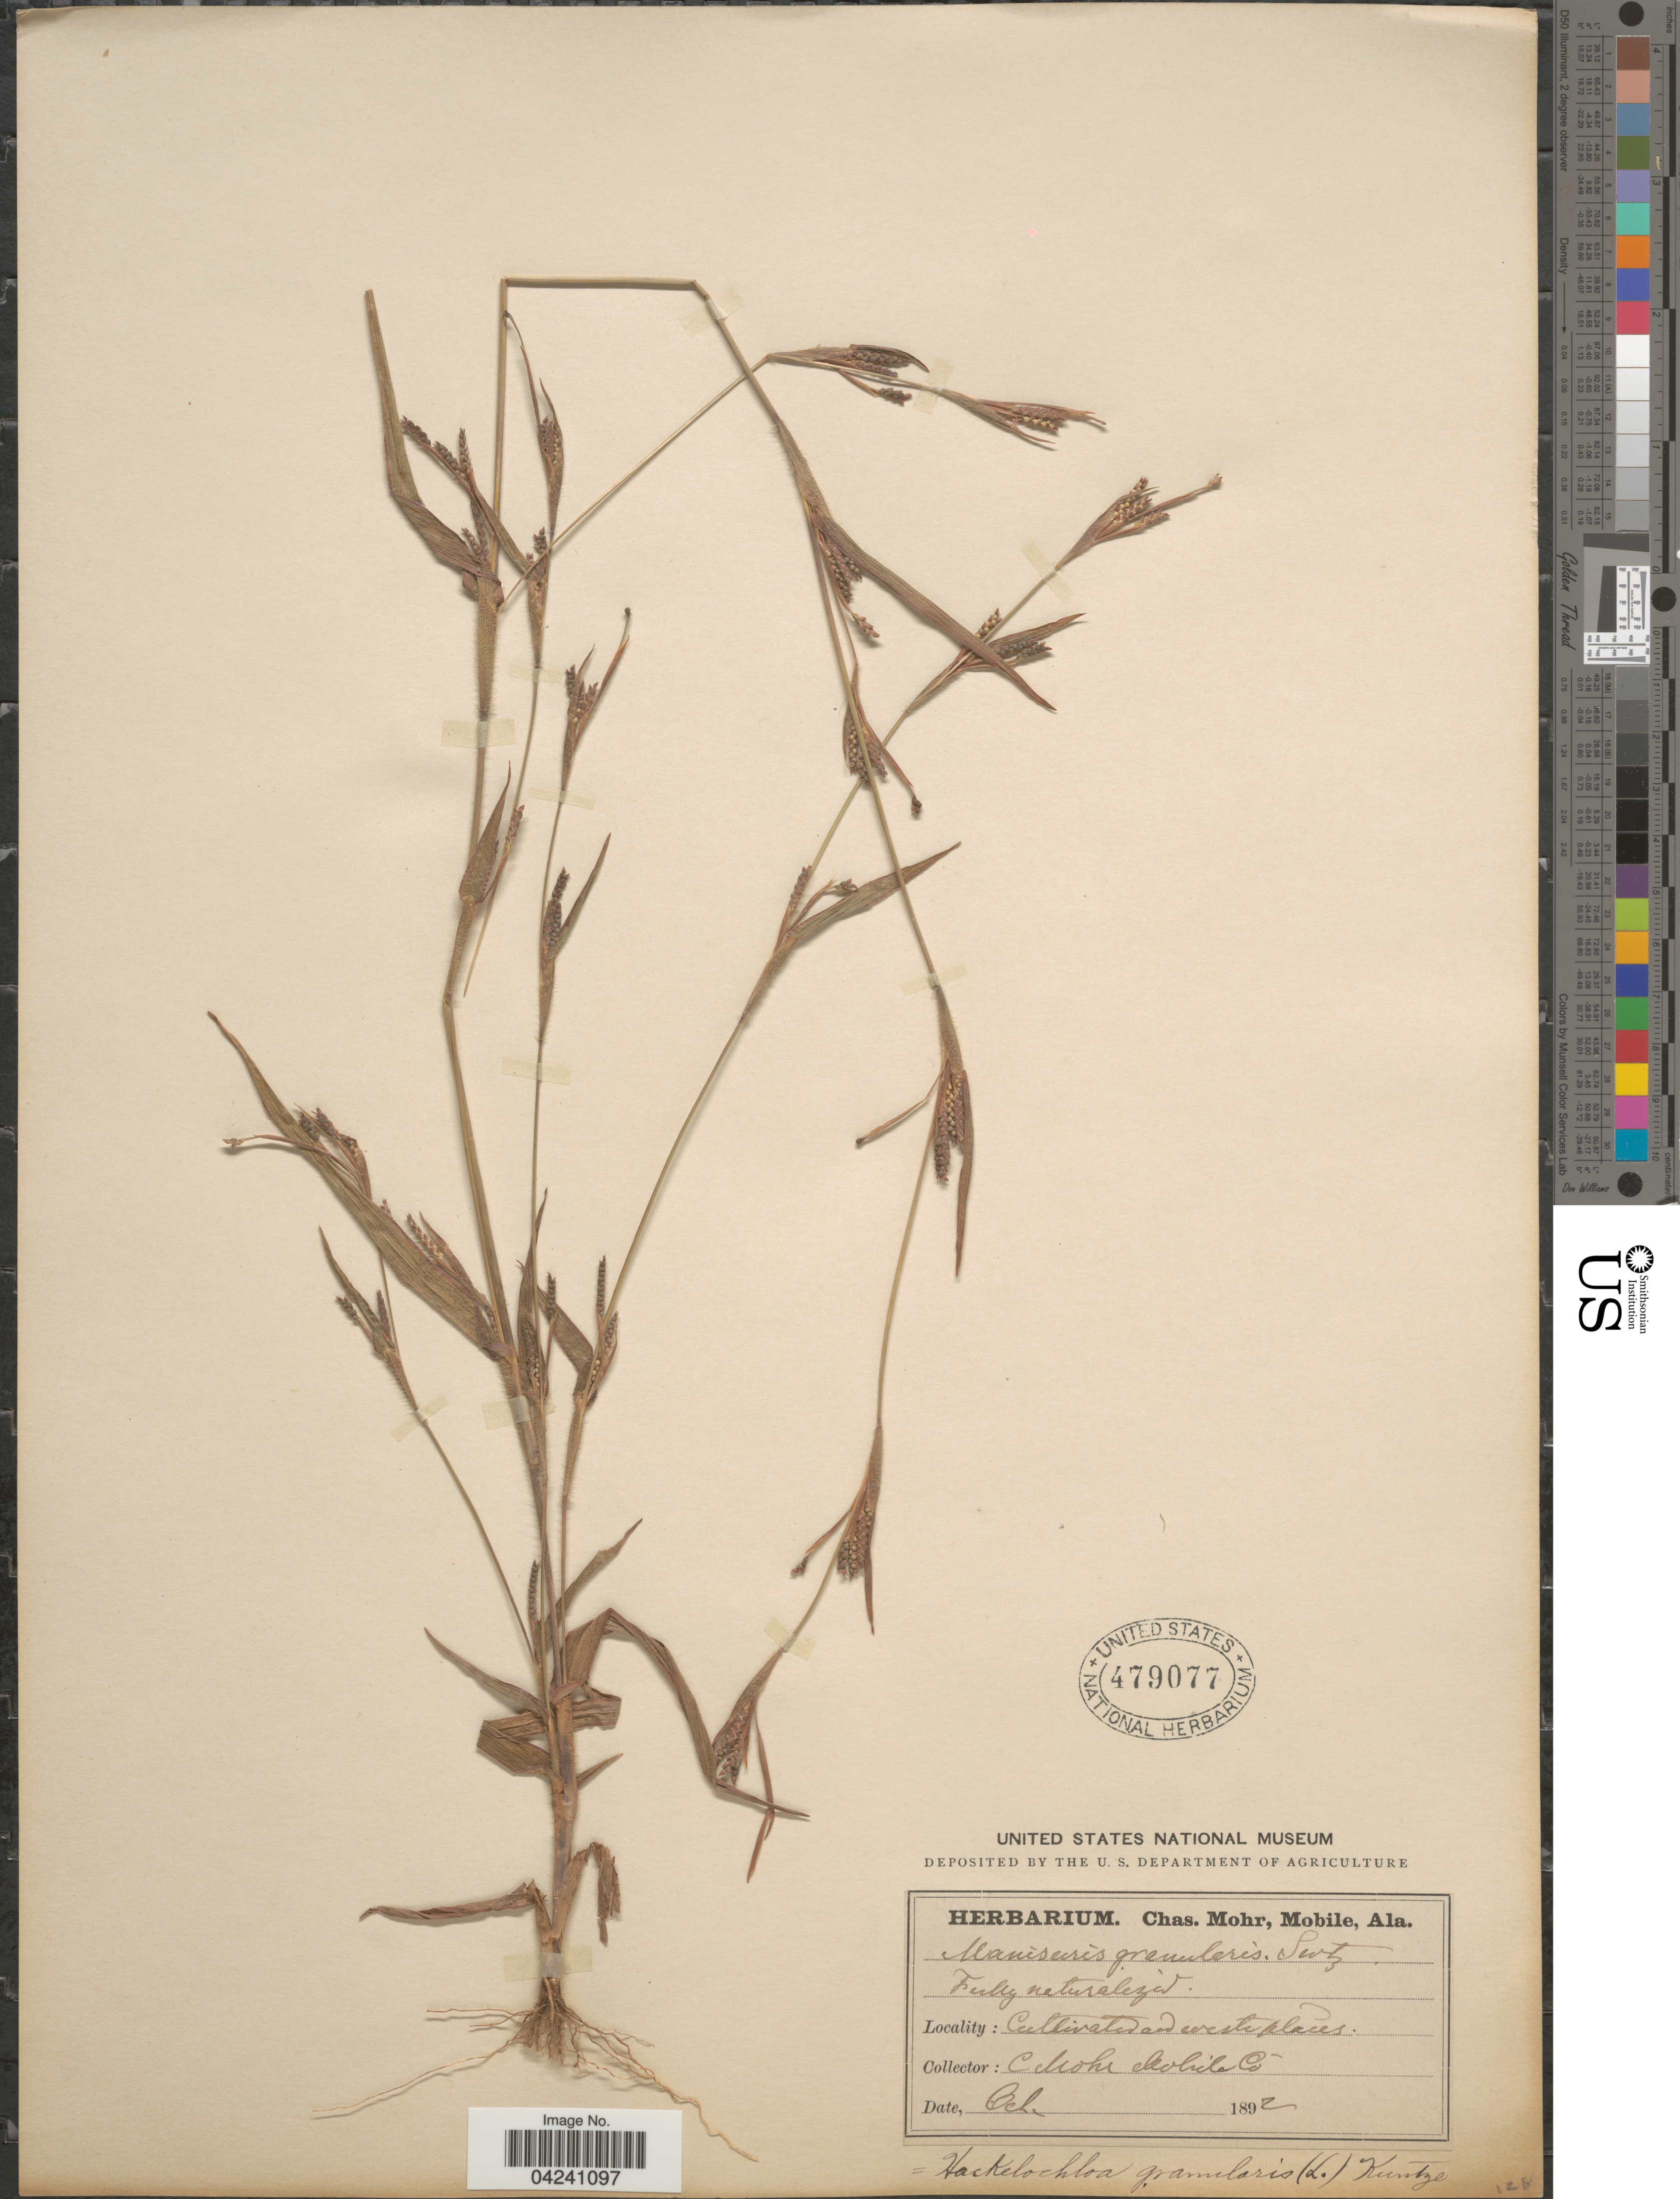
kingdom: Plantae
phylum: Tracheophyta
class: Liliopsida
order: Poales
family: Poaceae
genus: Hackelochloa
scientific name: Hackelochloa granularis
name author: (L.) Kuntze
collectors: Mohr, C. T. (herbarium)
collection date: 1892-10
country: United States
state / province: Alabama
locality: Cultivated and waste places. Mobile Co.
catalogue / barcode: US 479077